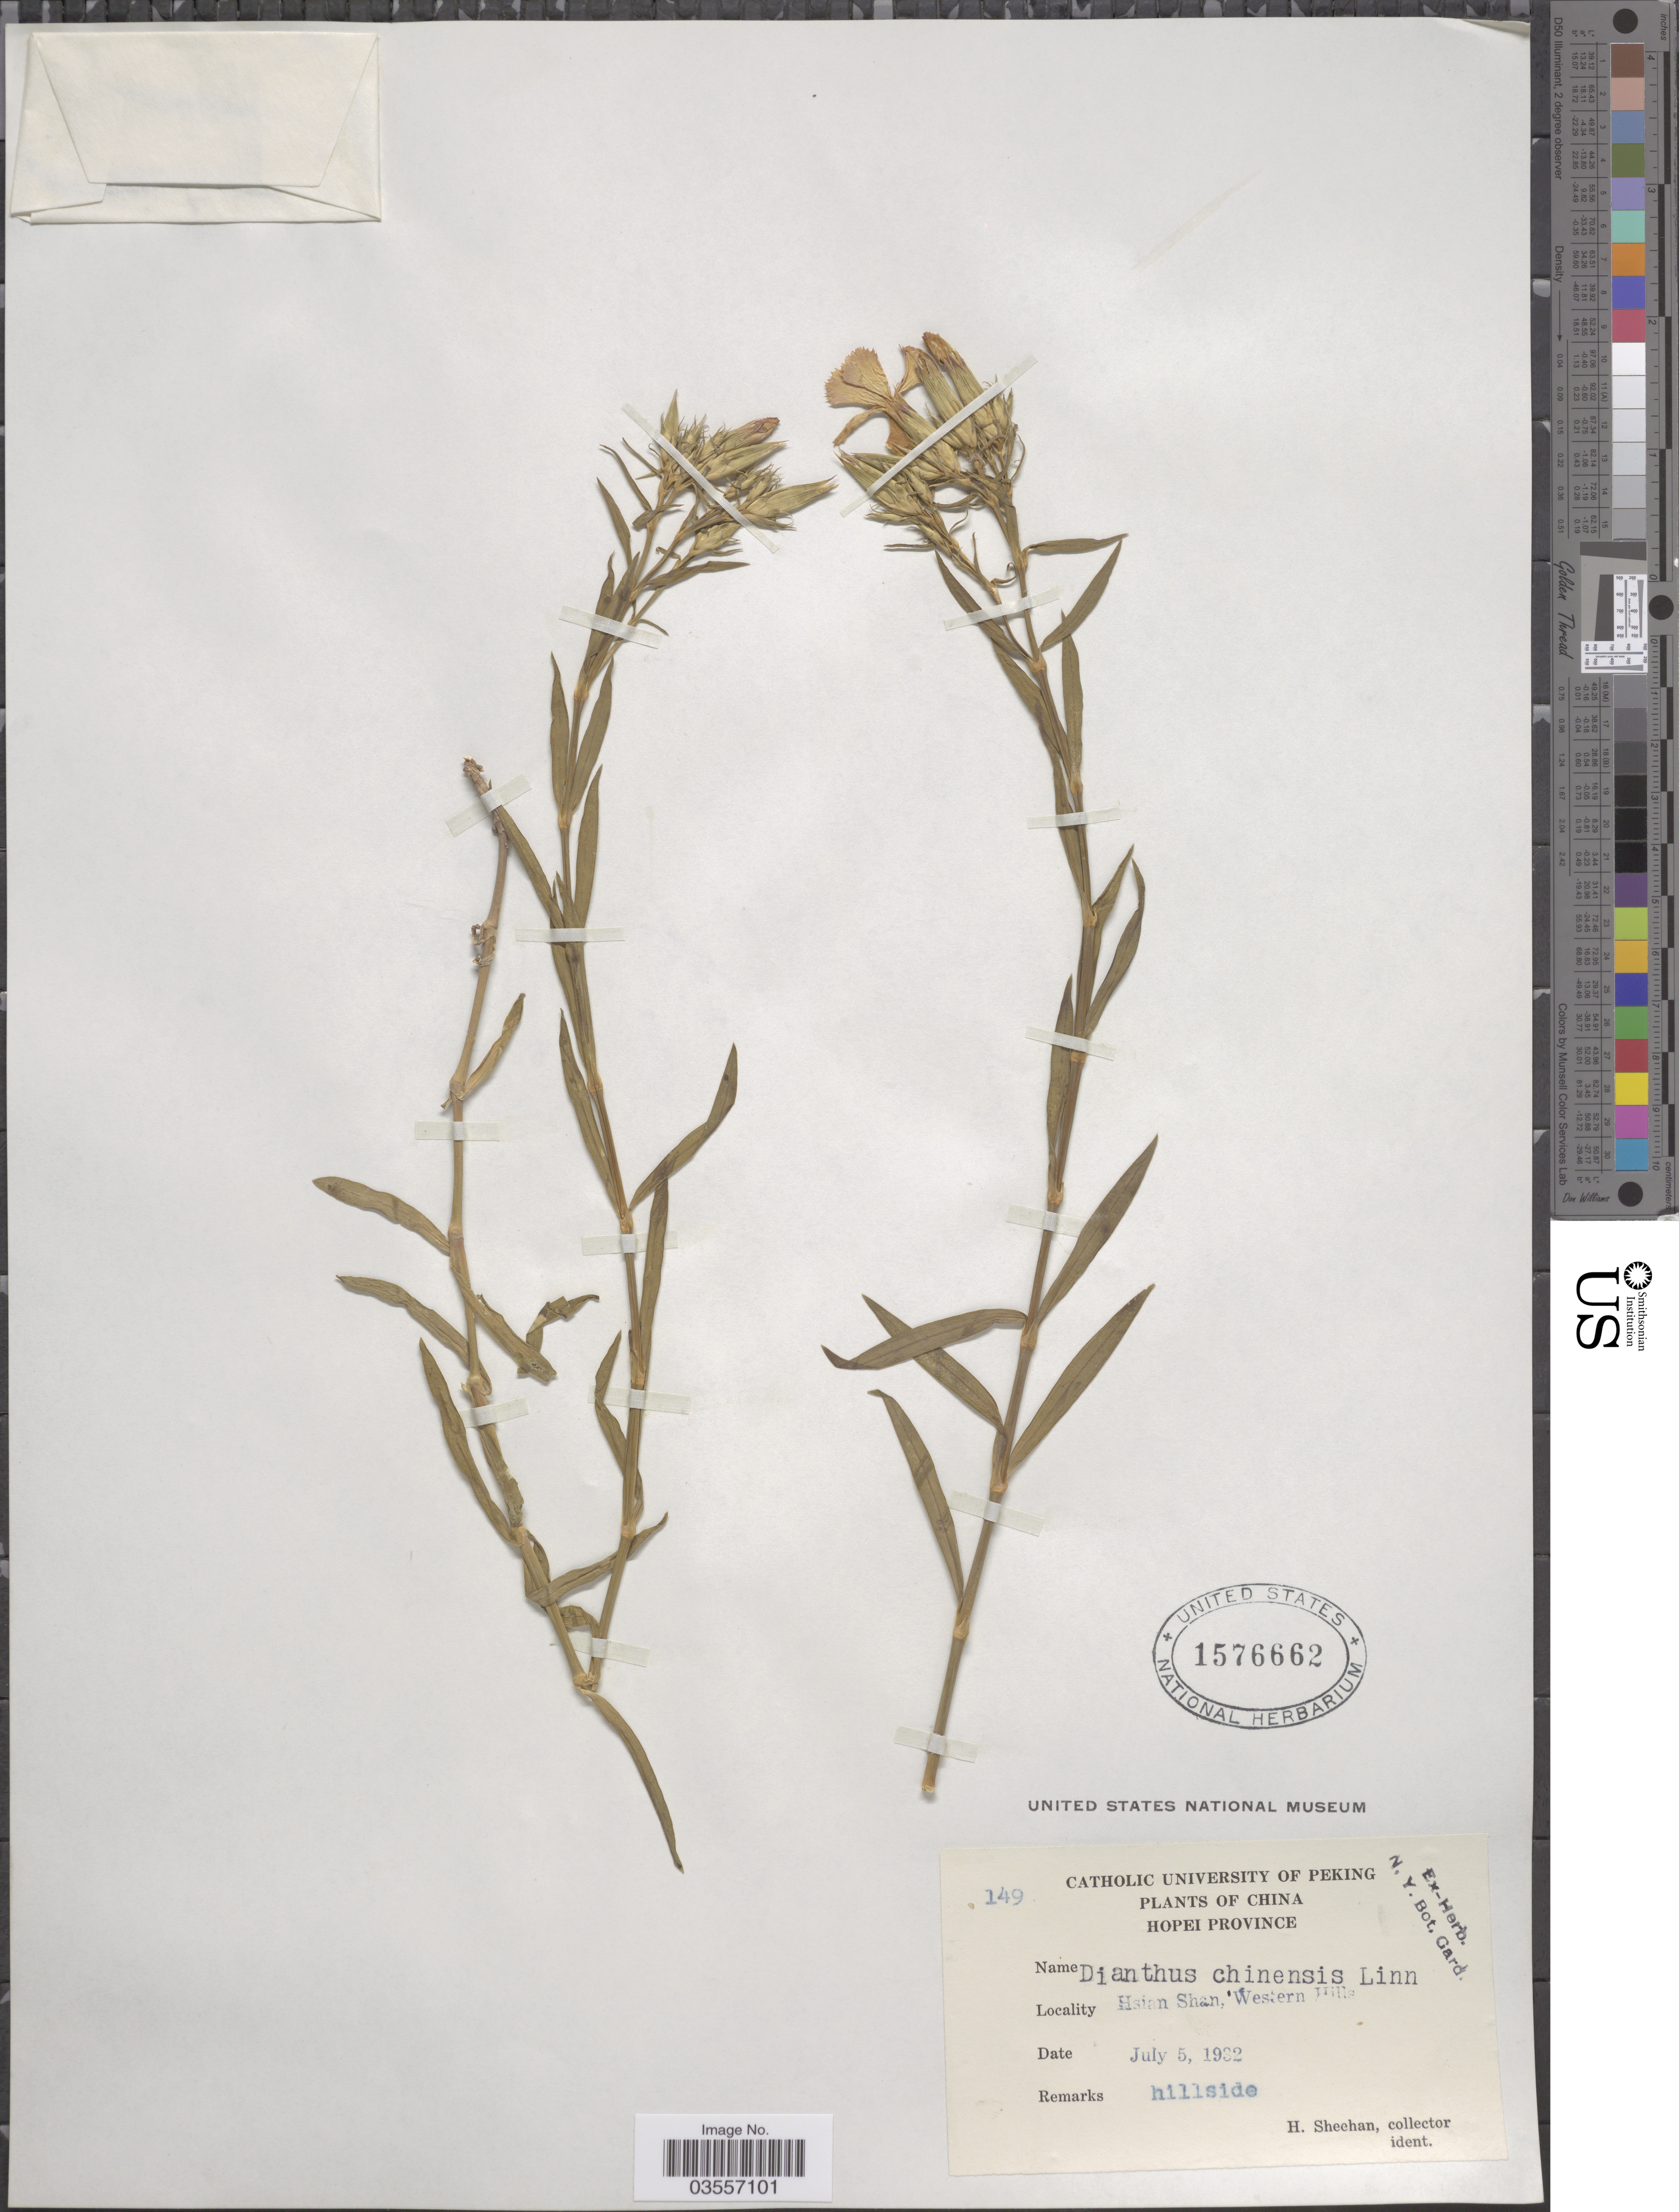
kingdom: Plantae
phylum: Tracheophyta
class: Magnoliopsida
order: Caryophyllales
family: Caryophyllaceae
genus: Dianthus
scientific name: Dianthus chinensis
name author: L.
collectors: H. Sheehan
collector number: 149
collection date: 1932-07-05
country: China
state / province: Hebei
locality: Hopei Province. Hsian Shan, Western Hills.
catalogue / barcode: US 1576662